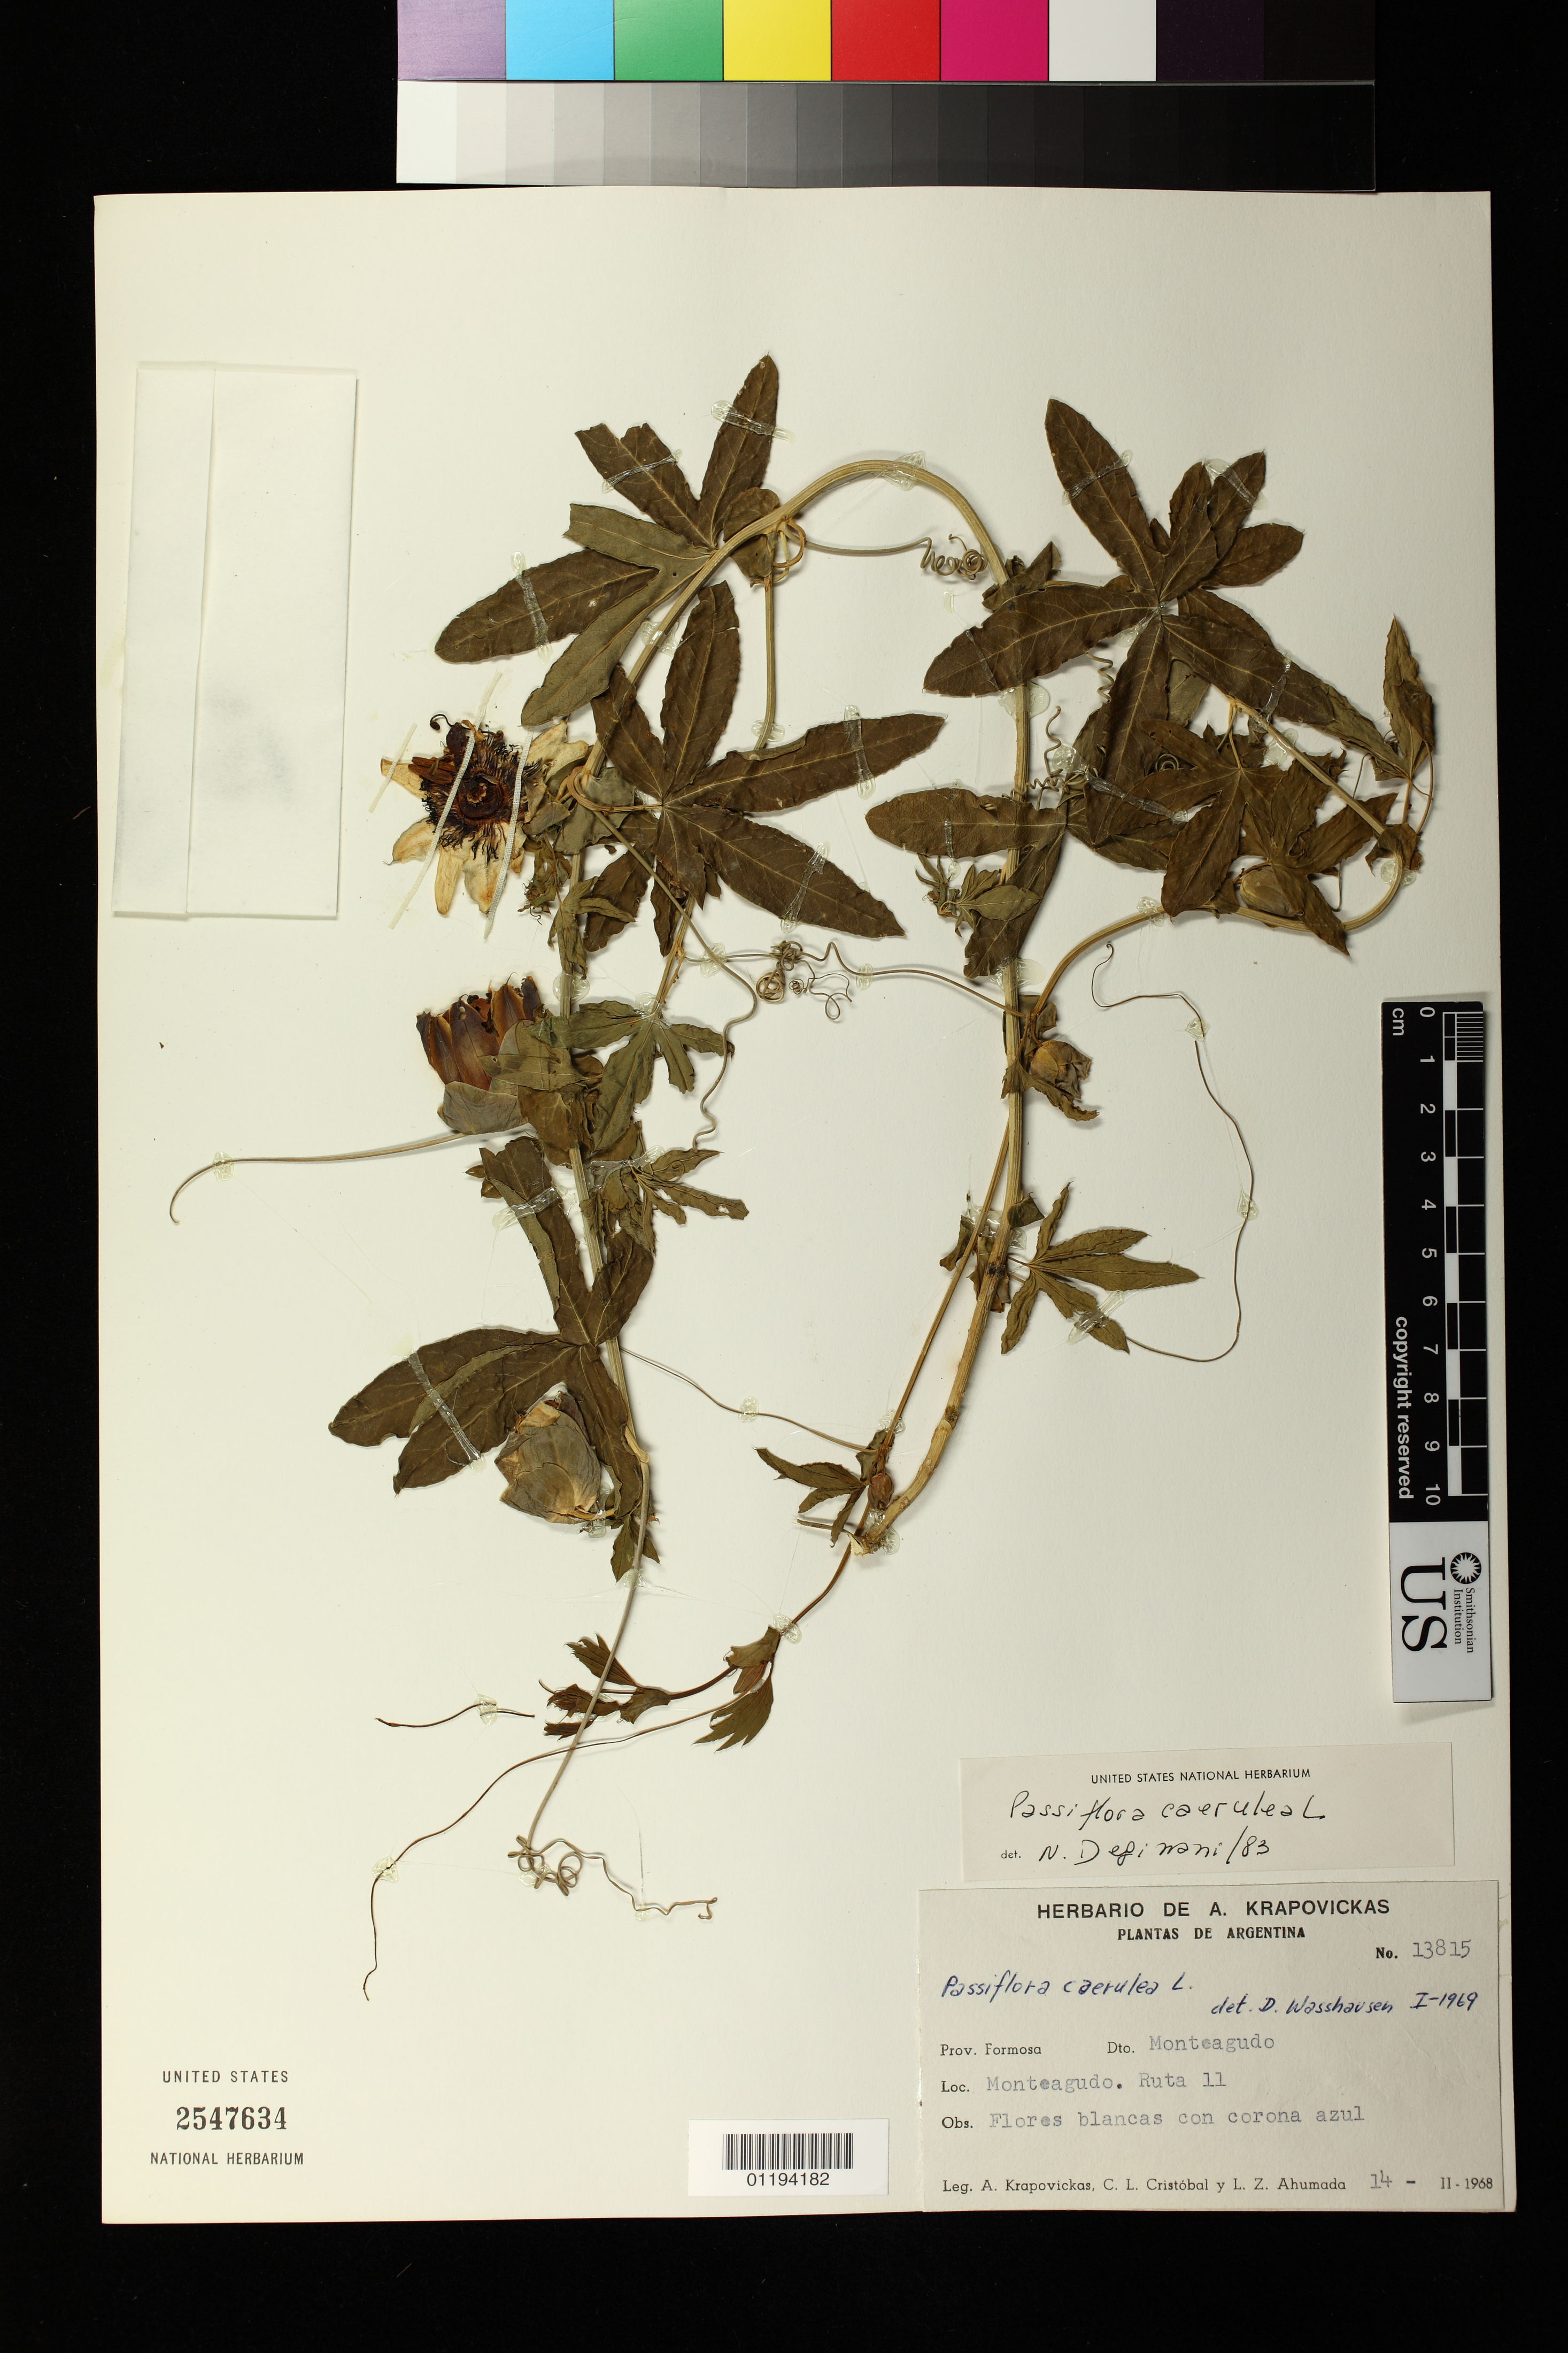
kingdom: Plantae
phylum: Tracheophyta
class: Magnoliopsida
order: Malpighiales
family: Passifloraceae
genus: Passiflora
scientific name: Passiflora caerulea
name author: L.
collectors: A. Krapovickas, C. L. Cristóbal & L. Z. Ahumada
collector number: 13815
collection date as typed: Nov 14 1968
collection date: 1968-11-14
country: Argentina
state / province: Formosa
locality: Prov. Formosa: Dto. Monteagudo, Monteagudo, Ruta 11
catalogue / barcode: US 2547634